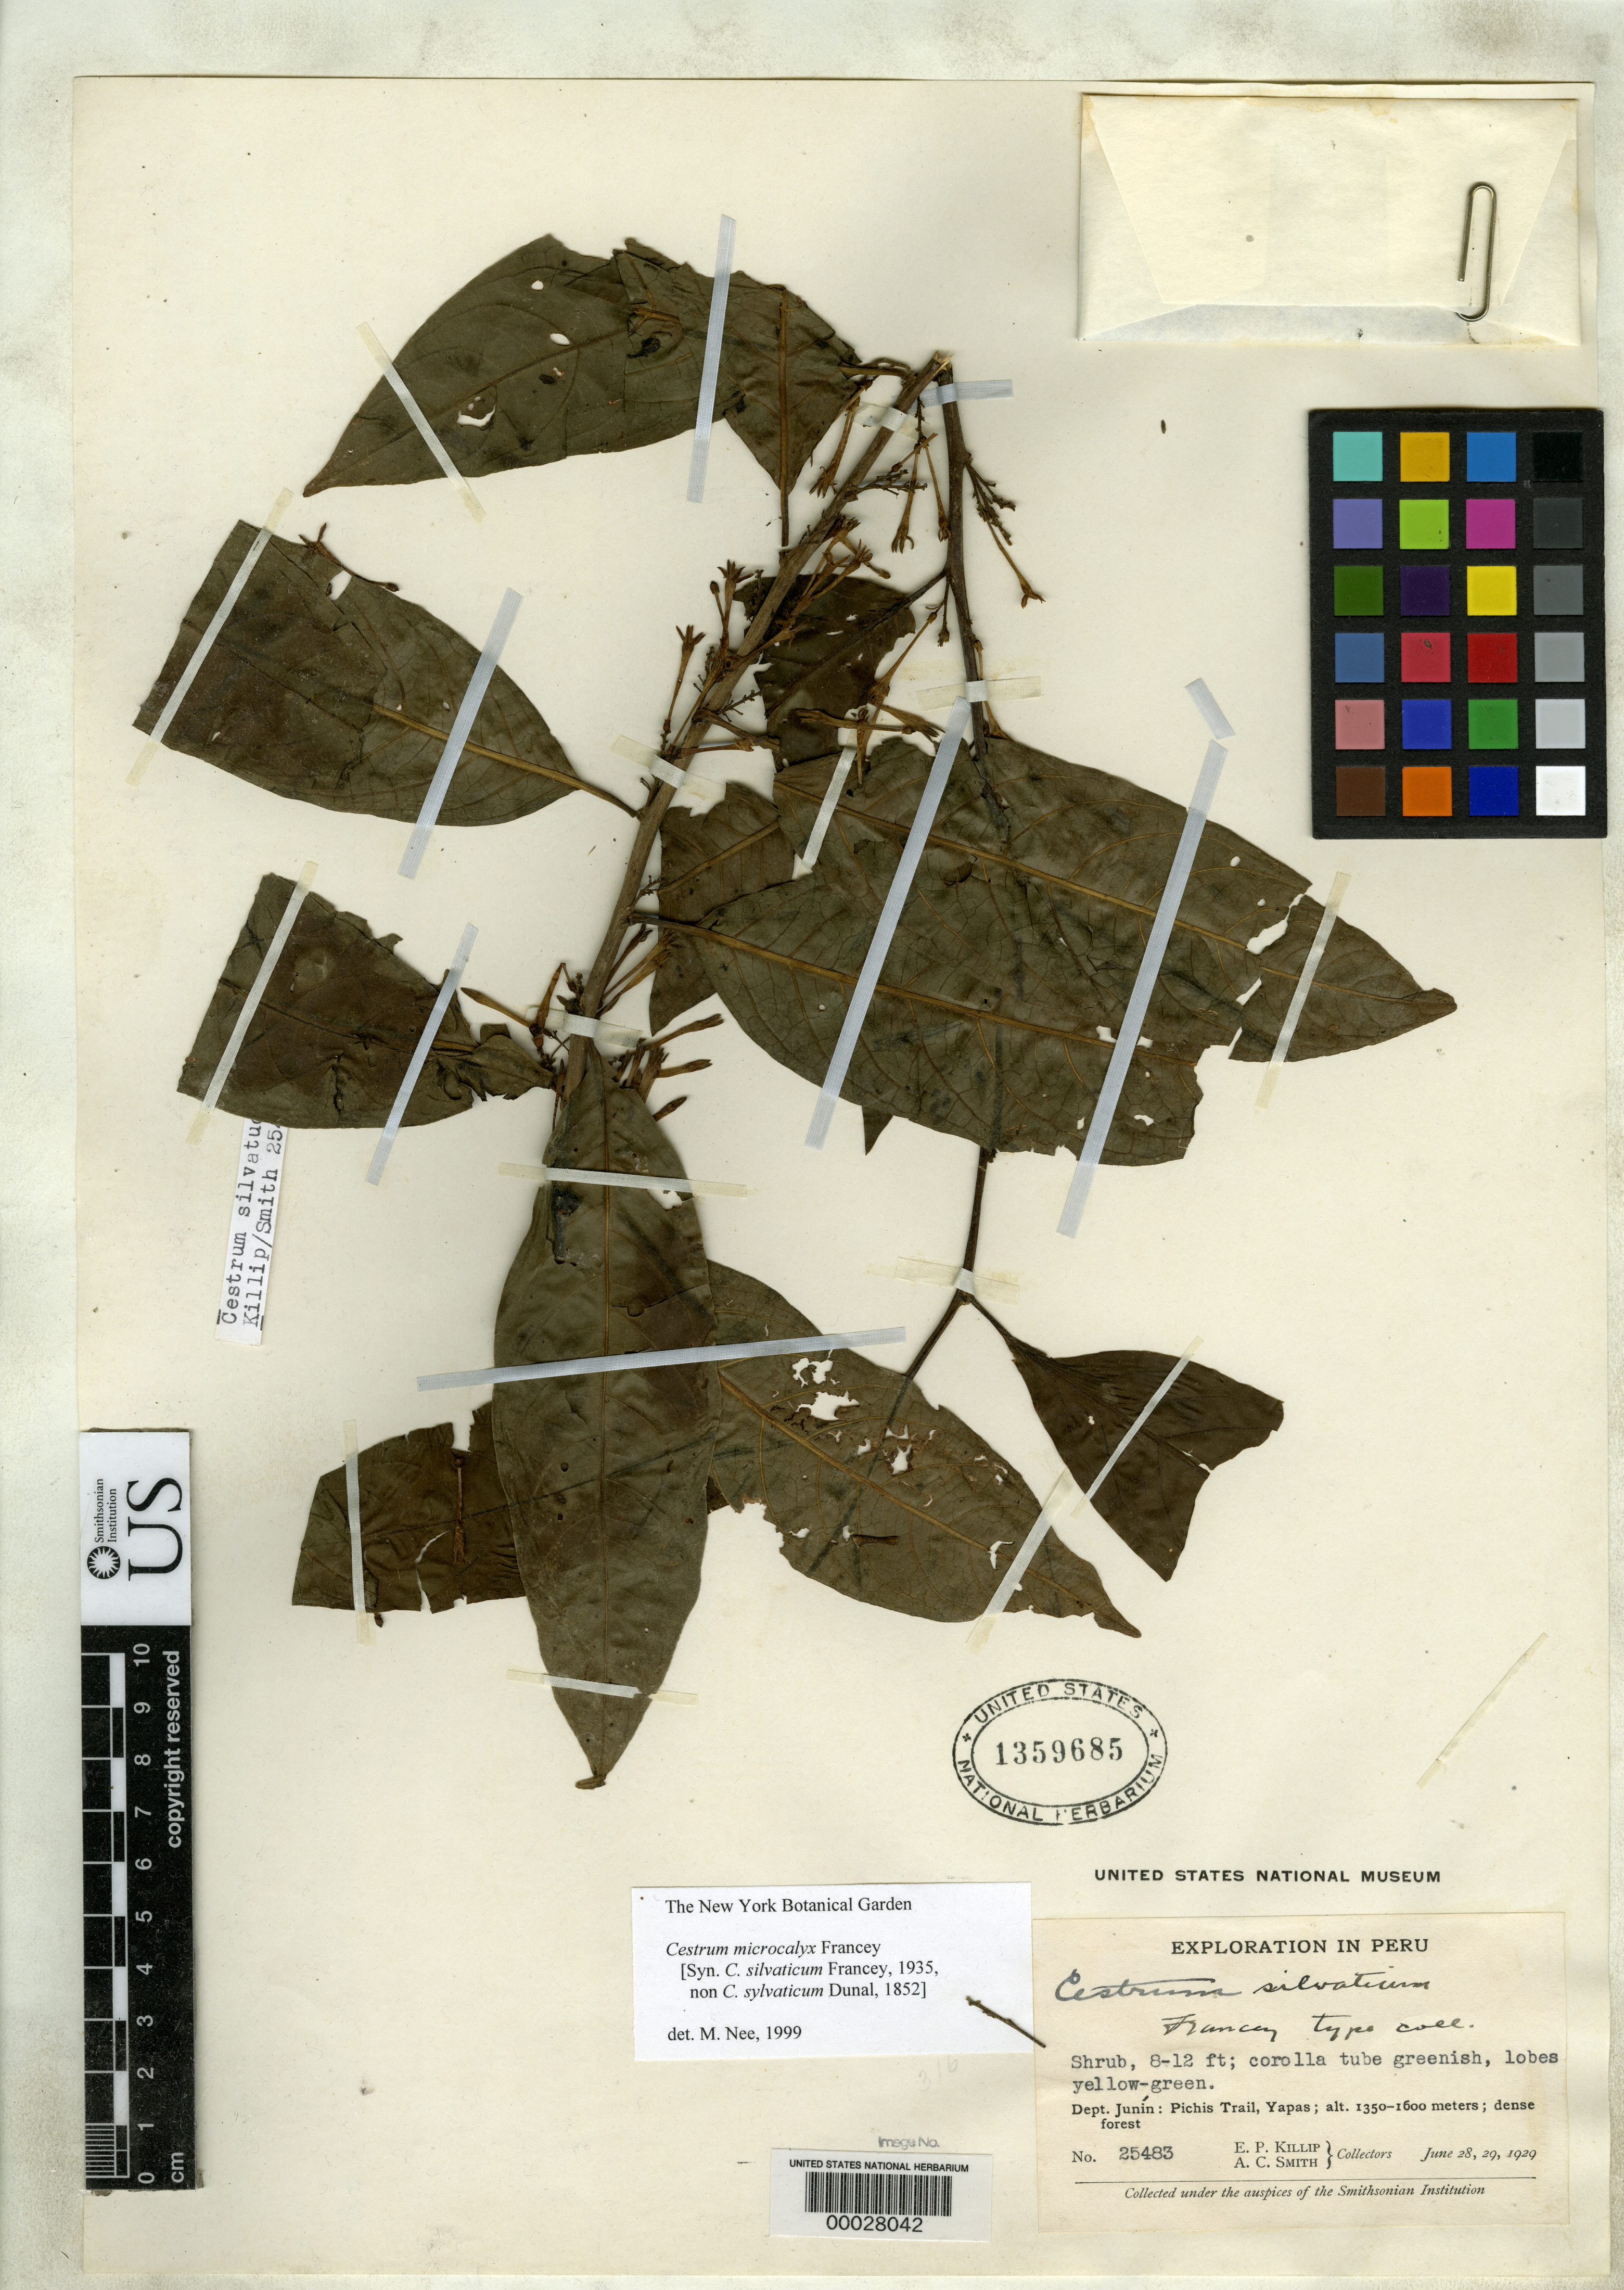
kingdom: Plantae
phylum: Tracheophyta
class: Magnoliopsida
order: Solanales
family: Solanaceae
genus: Cestrum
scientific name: Cestrum silvaticum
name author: Francey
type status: Isosyntype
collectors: E. P. Killip & A. C. Smith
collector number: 25483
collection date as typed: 28 Jun 1929 to 29 Jun 1929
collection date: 1929-06-28/1929-06-29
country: Peru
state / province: Junín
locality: Yapao, Pichis trail.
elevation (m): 1350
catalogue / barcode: US 1359685